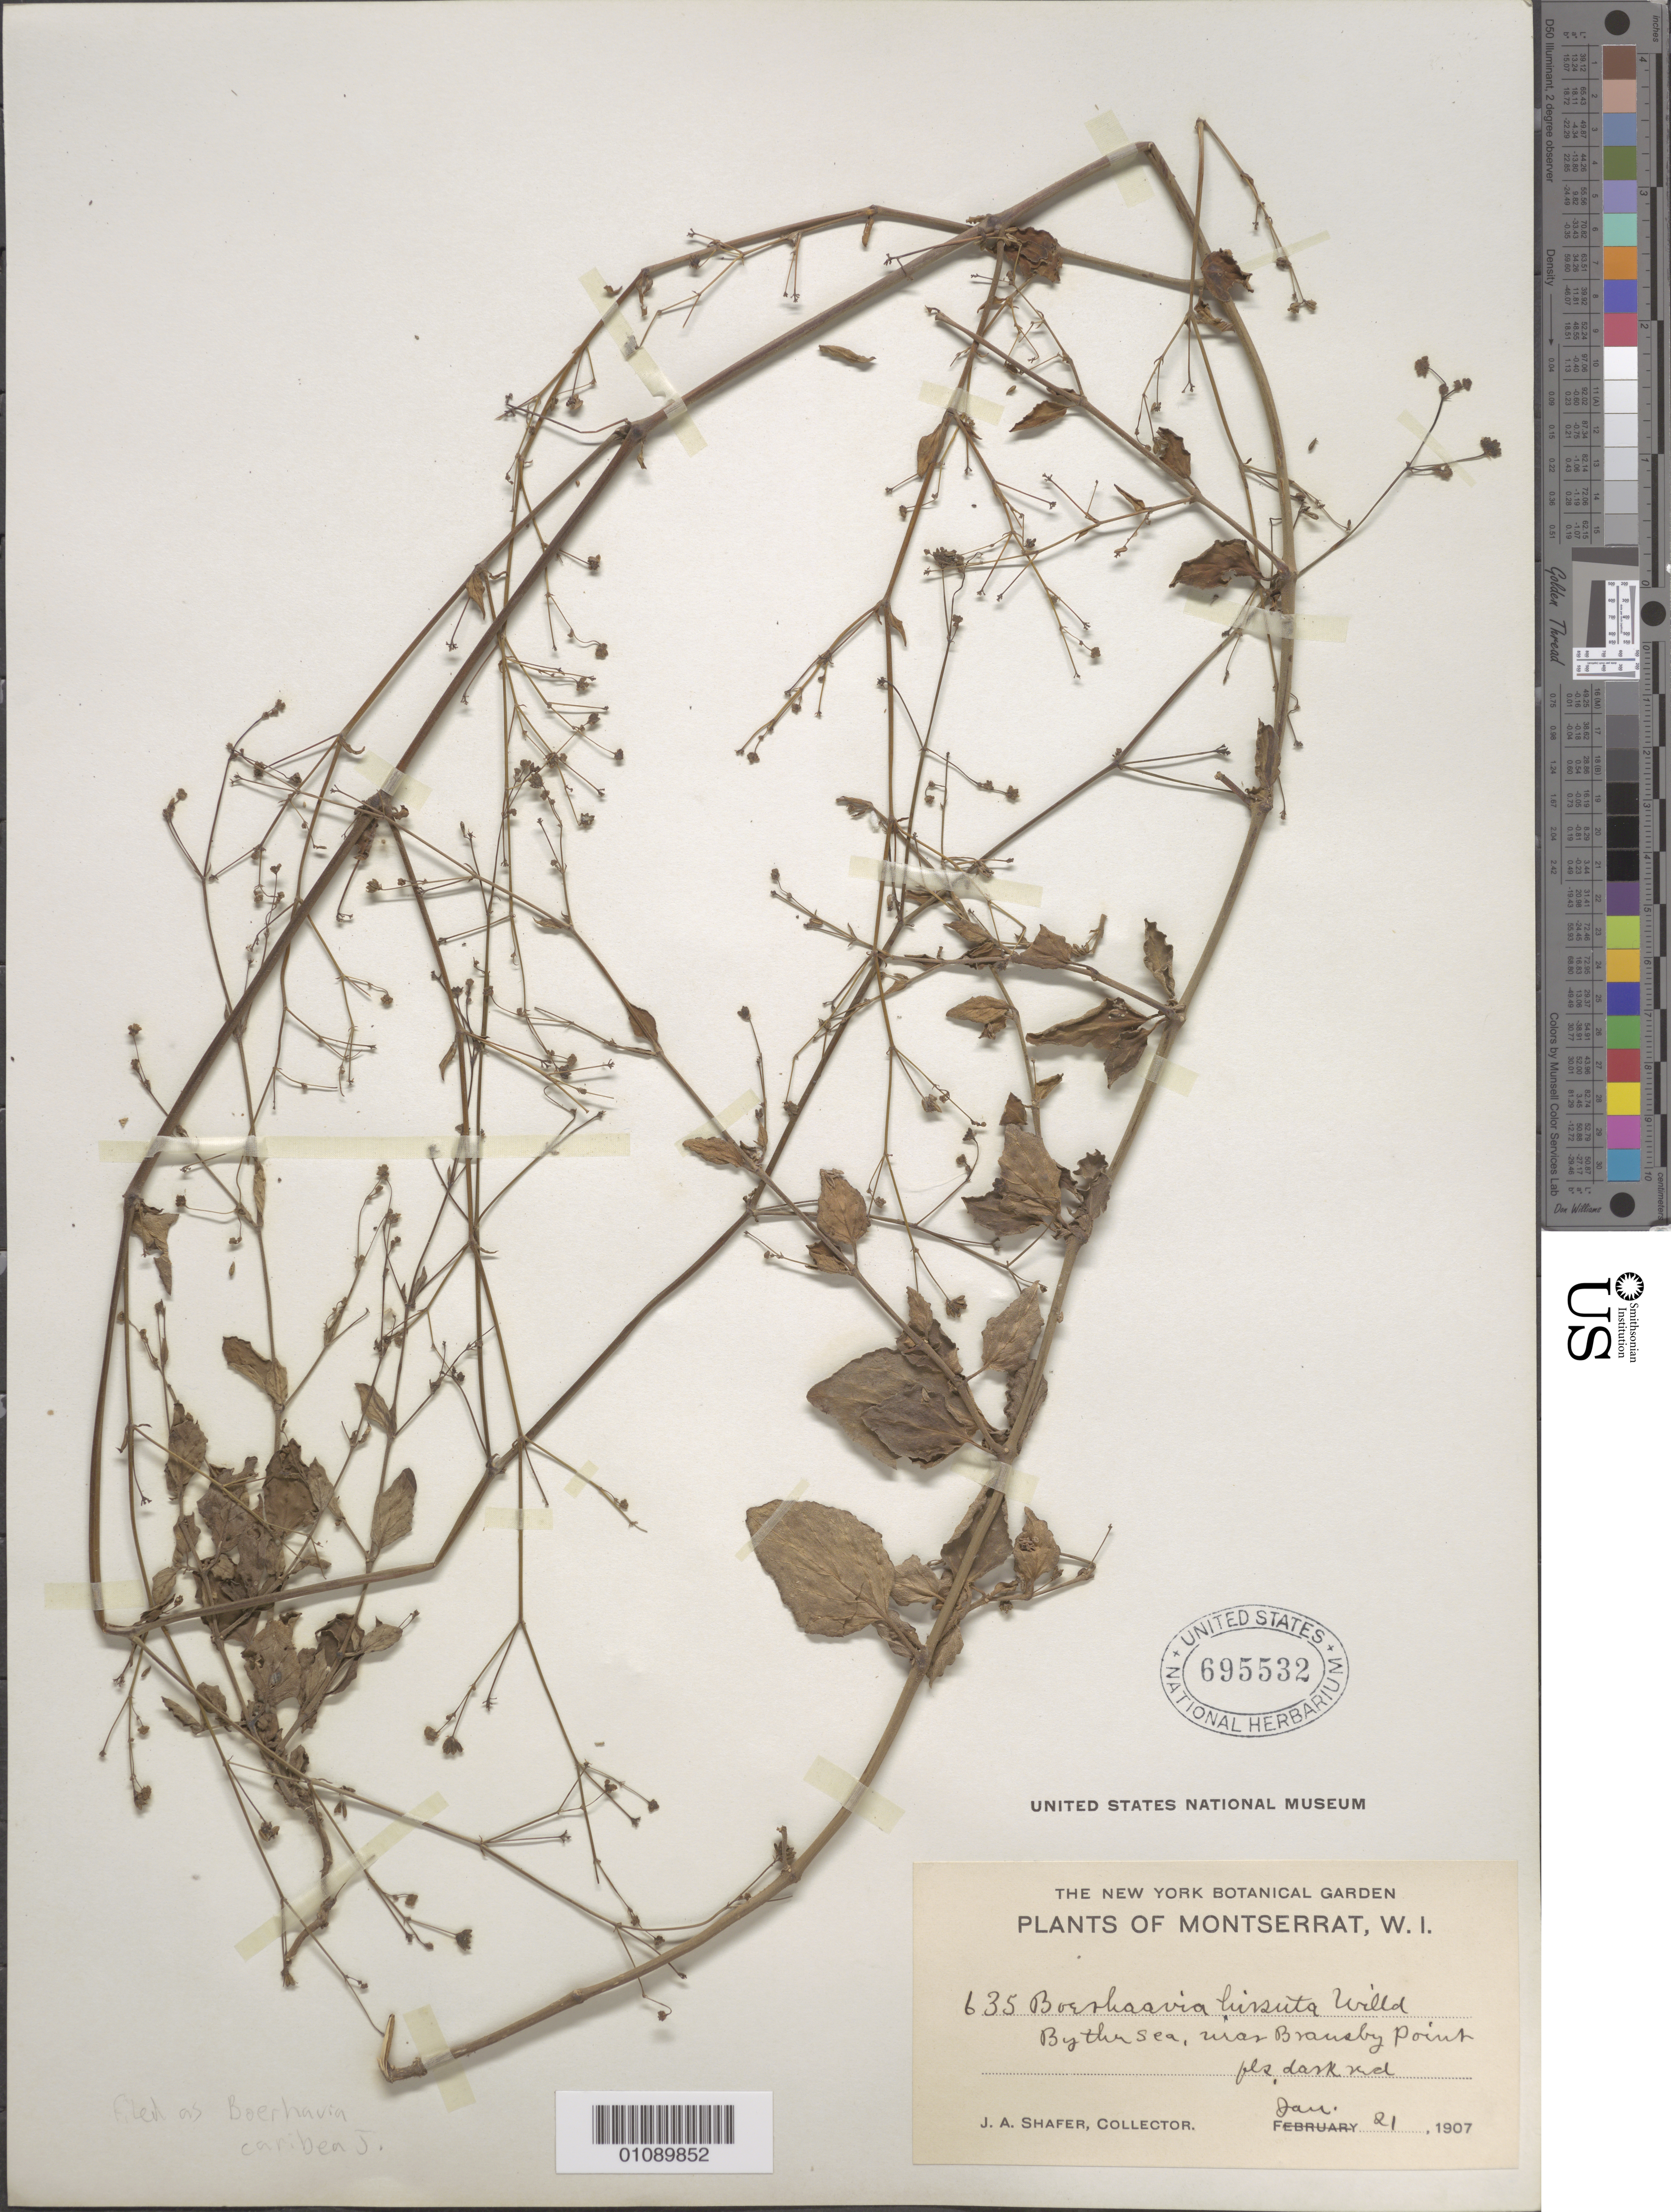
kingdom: Plantae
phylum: Tracheophyta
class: Magnoliopsida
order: Caryophyllales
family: Nyctaginaceae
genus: Boerhavia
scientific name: Boerhavia caribaea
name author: Jacq.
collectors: J. A. Shafer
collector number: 635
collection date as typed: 21 Jan 1907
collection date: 1907-01-21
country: Montserrat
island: Montserrat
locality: Near Bransby Point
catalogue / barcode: US 695532